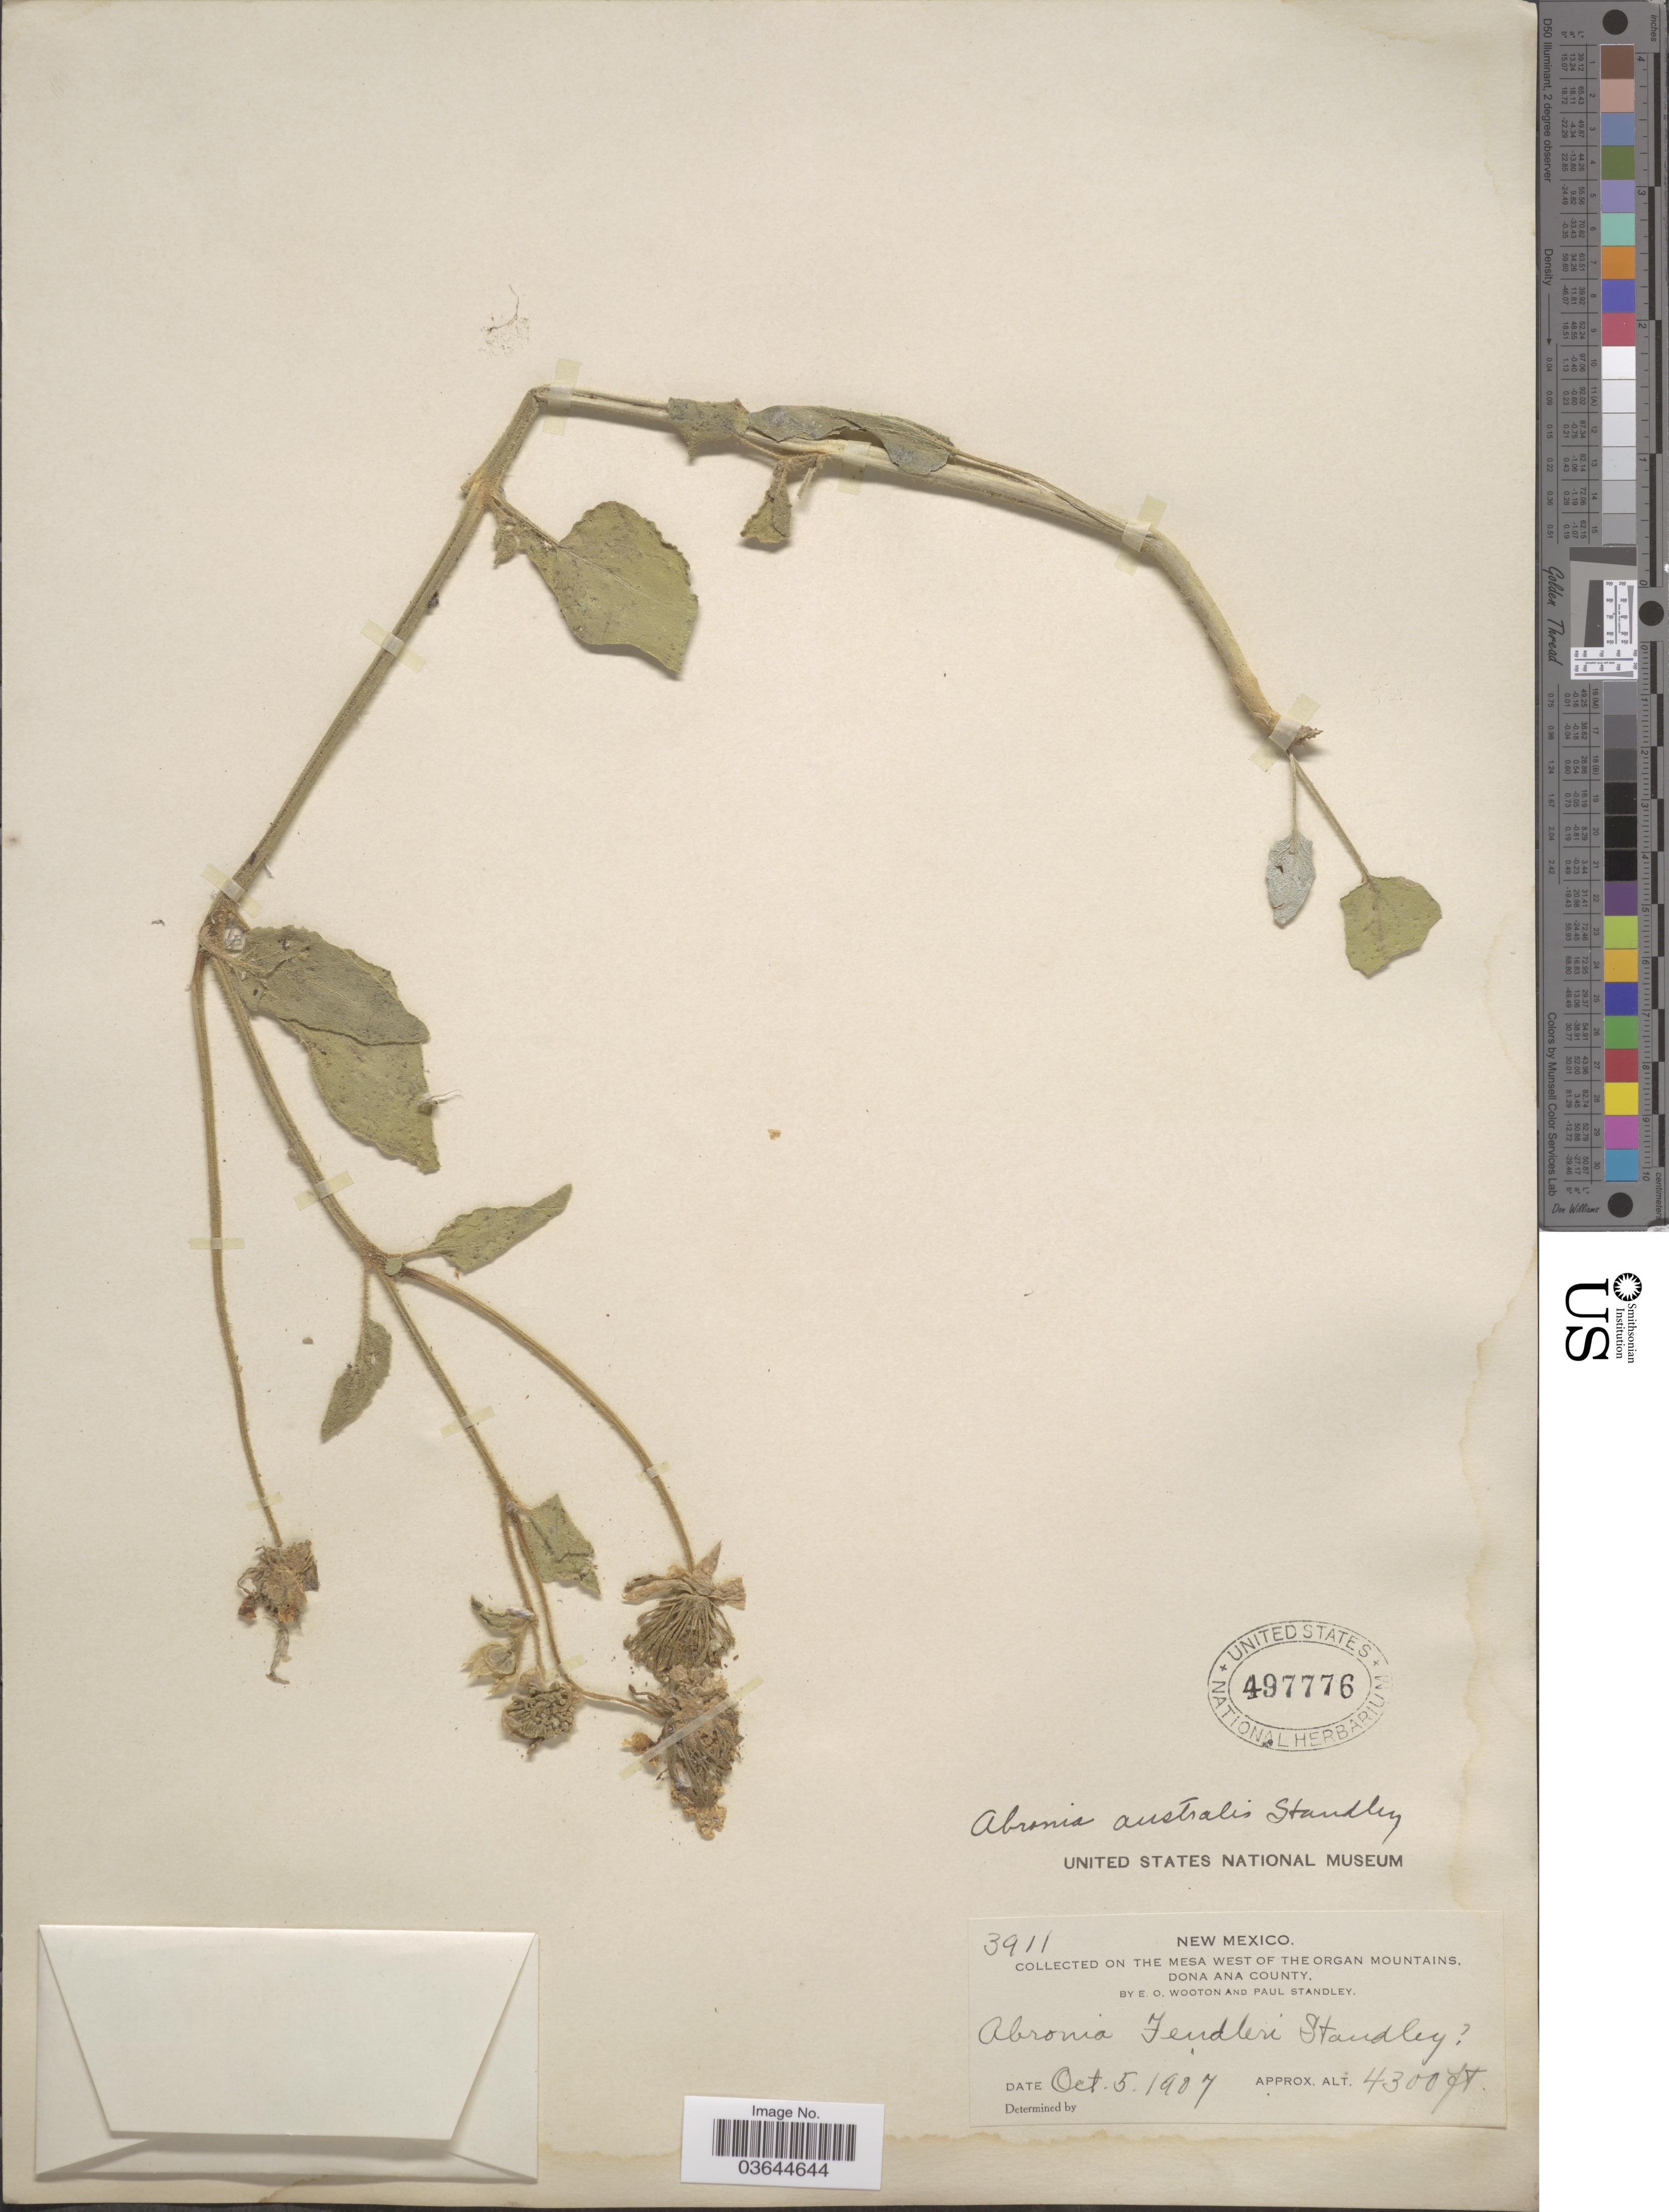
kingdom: Plantae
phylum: Tracheophyta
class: Magnoliopsida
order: Caryophyllales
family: Nyctaginaceae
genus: Abronia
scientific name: Abronia fragrans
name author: Nutt. ex Hook.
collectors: E. O. Wooton & P. C. Standley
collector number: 3911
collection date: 1907-10-05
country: United States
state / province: New Mexico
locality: On the Mesa West of the Organ Mountains, Dona Ana County.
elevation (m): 1311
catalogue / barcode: US 497776